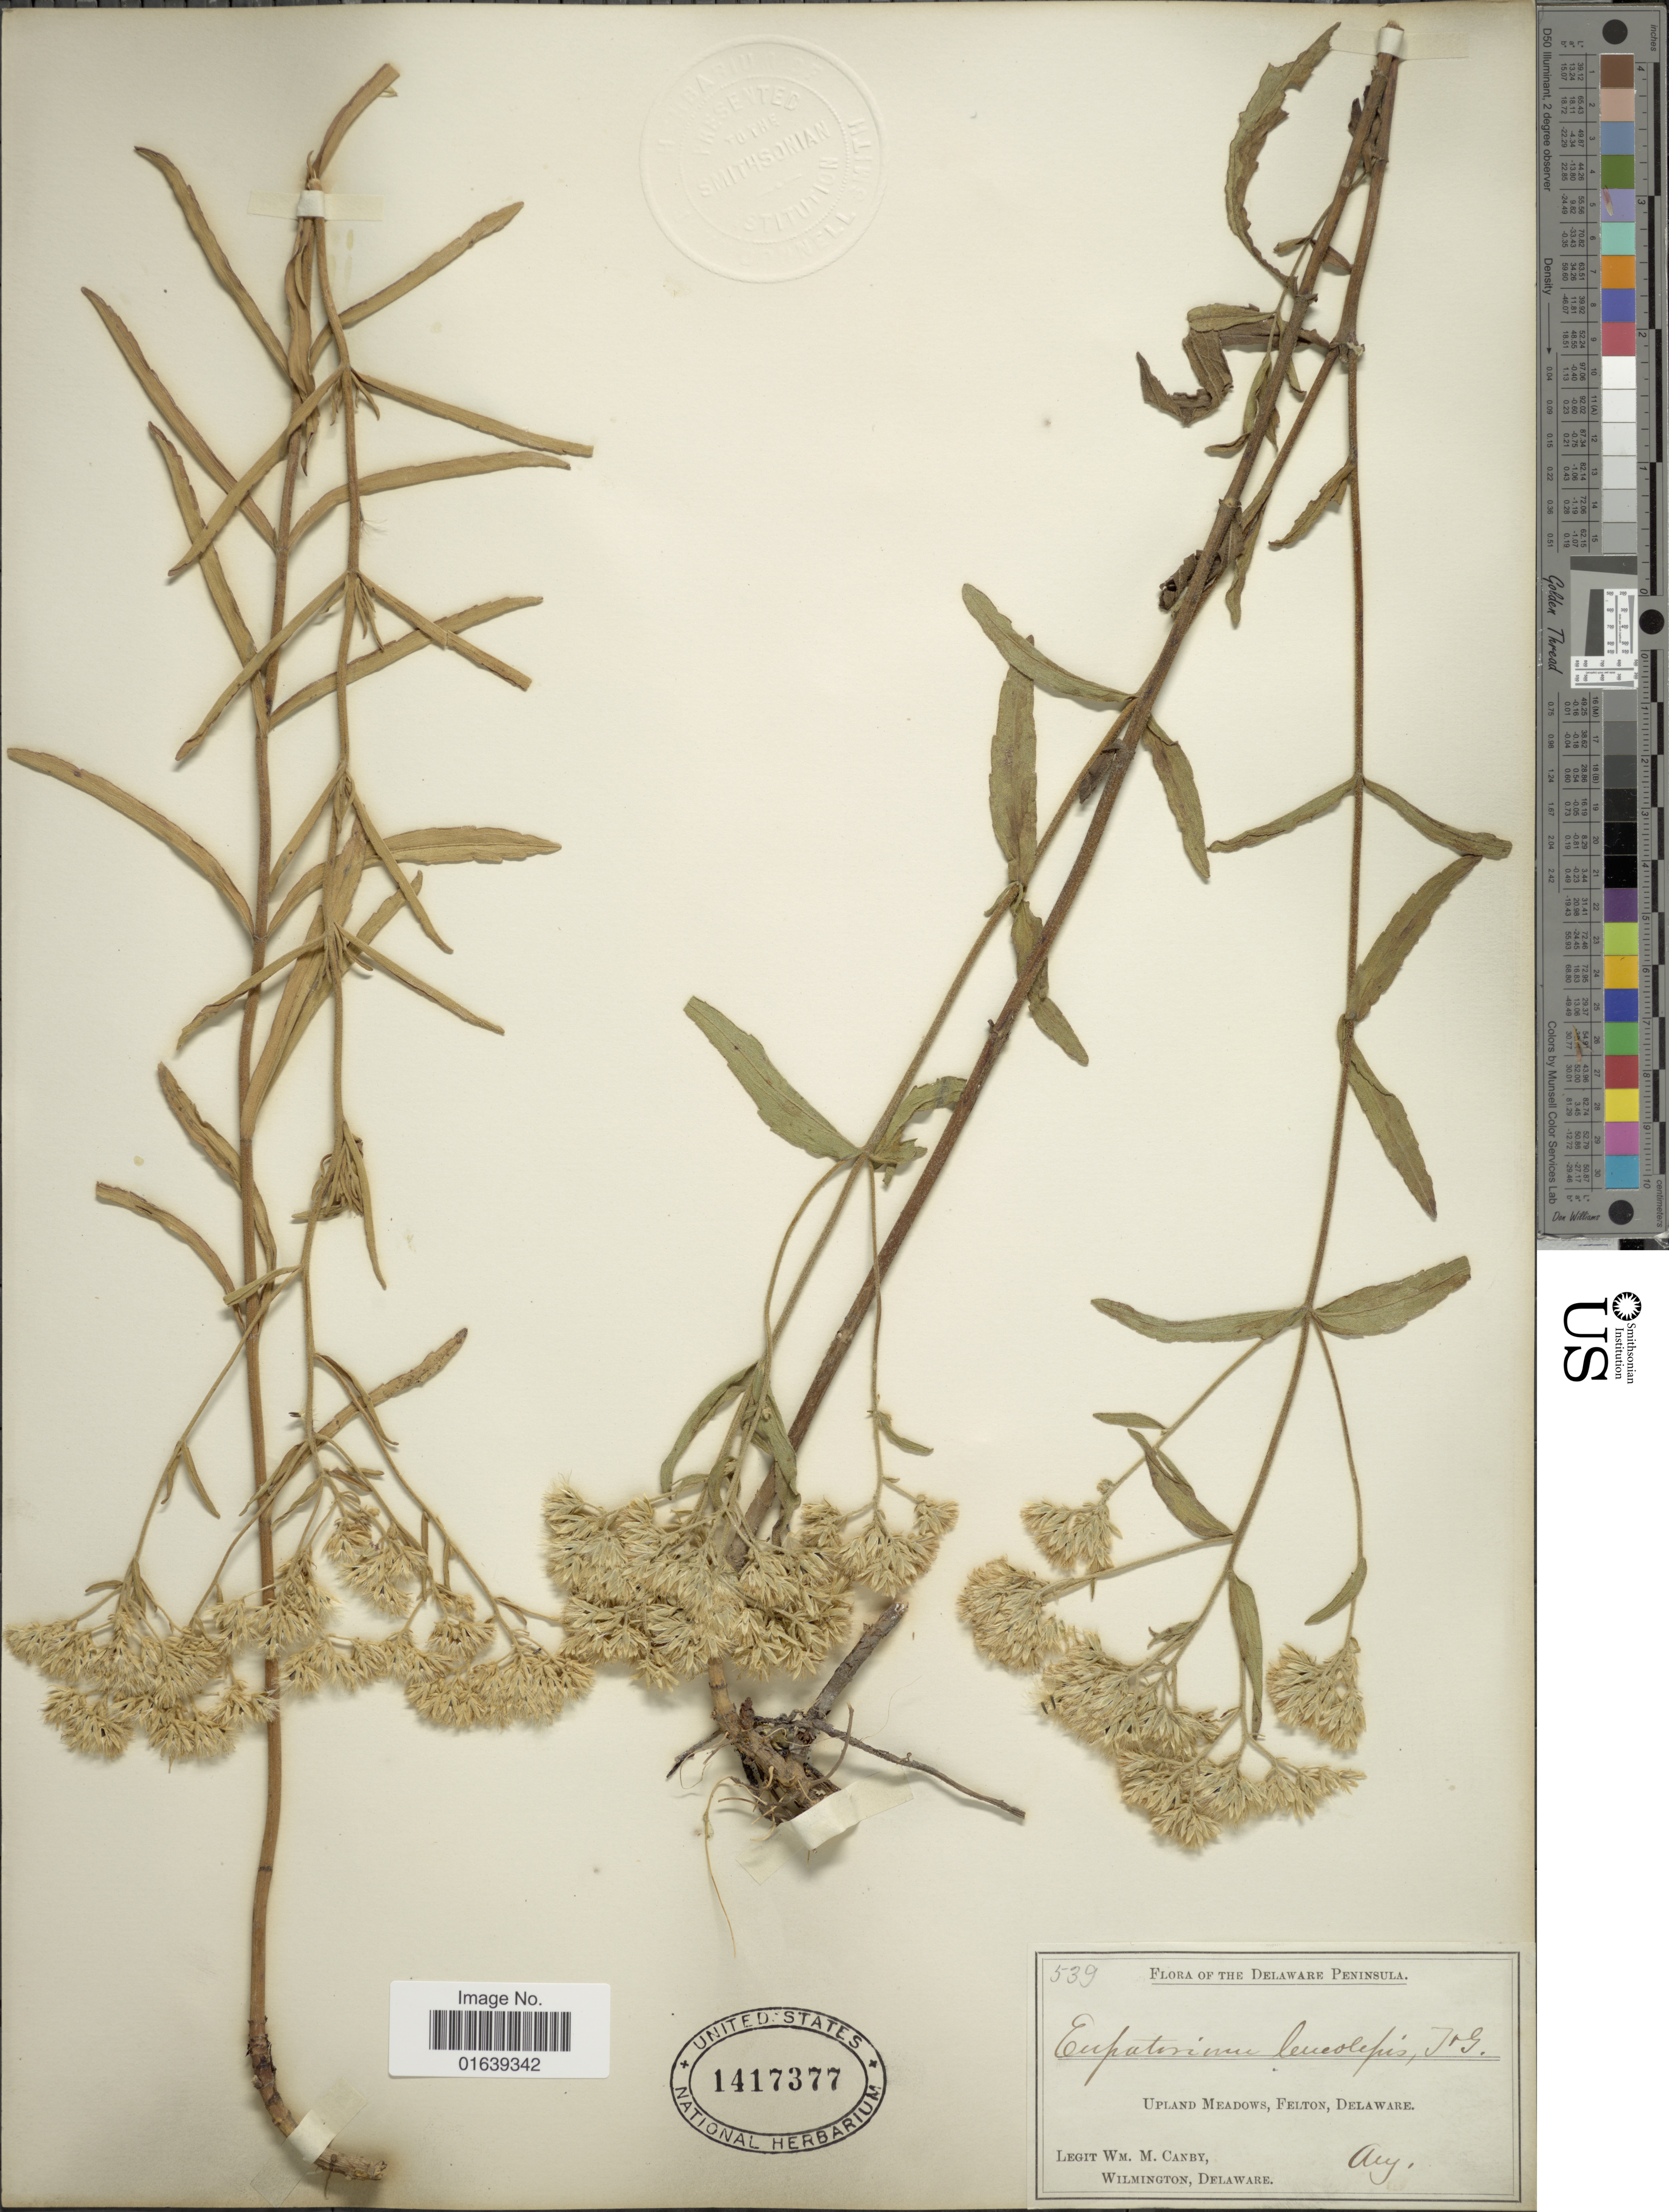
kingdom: Plantae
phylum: Tracheophyta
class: Magnoliopsida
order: Asterales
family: Asteraceae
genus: Eupatorium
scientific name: Eupatorium leucolepis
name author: (DC.) Torr. & A. Gray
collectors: W. M. Canby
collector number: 539?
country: United States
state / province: Delaware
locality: Upland Meadows. Felton, Delaware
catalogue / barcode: US 1417377